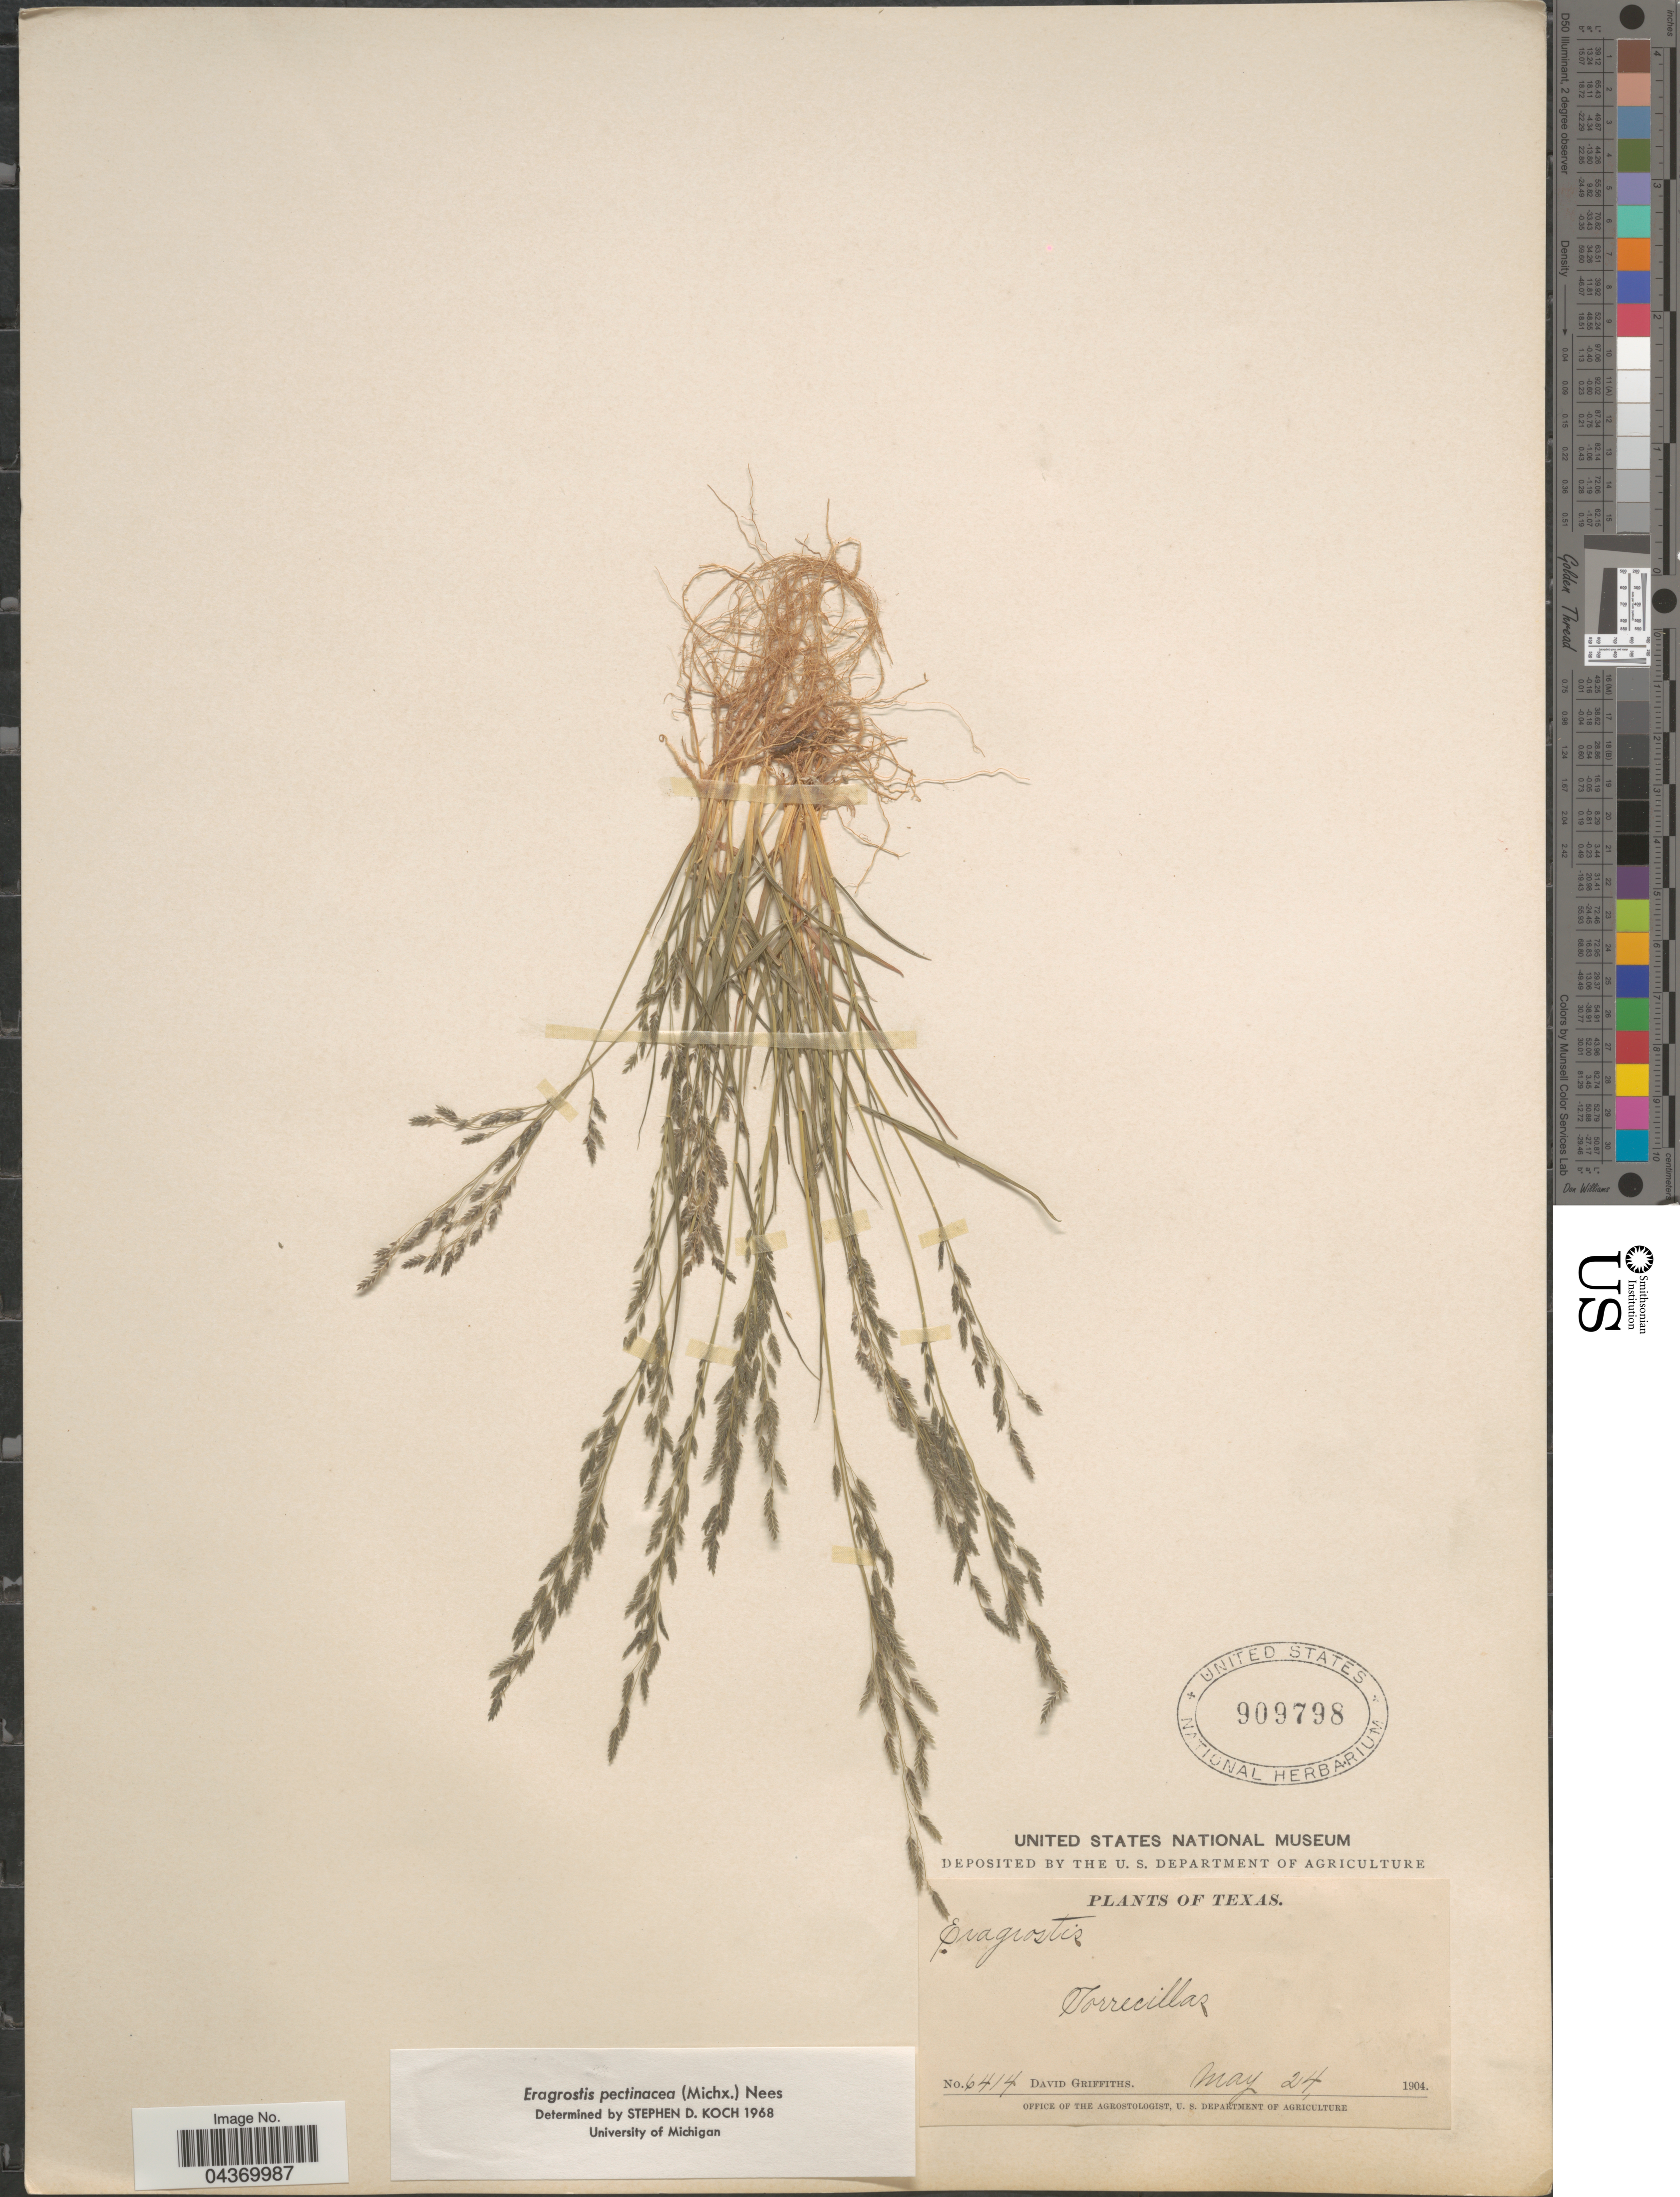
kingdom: Plantae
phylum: Tracheophyta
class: Liliopsida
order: Poales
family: Poaceae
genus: Eragrostis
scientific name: Eragrostis pectinacea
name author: (Michx.) Nees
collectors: D. Griffiths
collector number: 6414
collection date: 1904-05-24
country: United States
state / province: Texas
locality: Torrecillas.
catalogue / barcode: US 909798